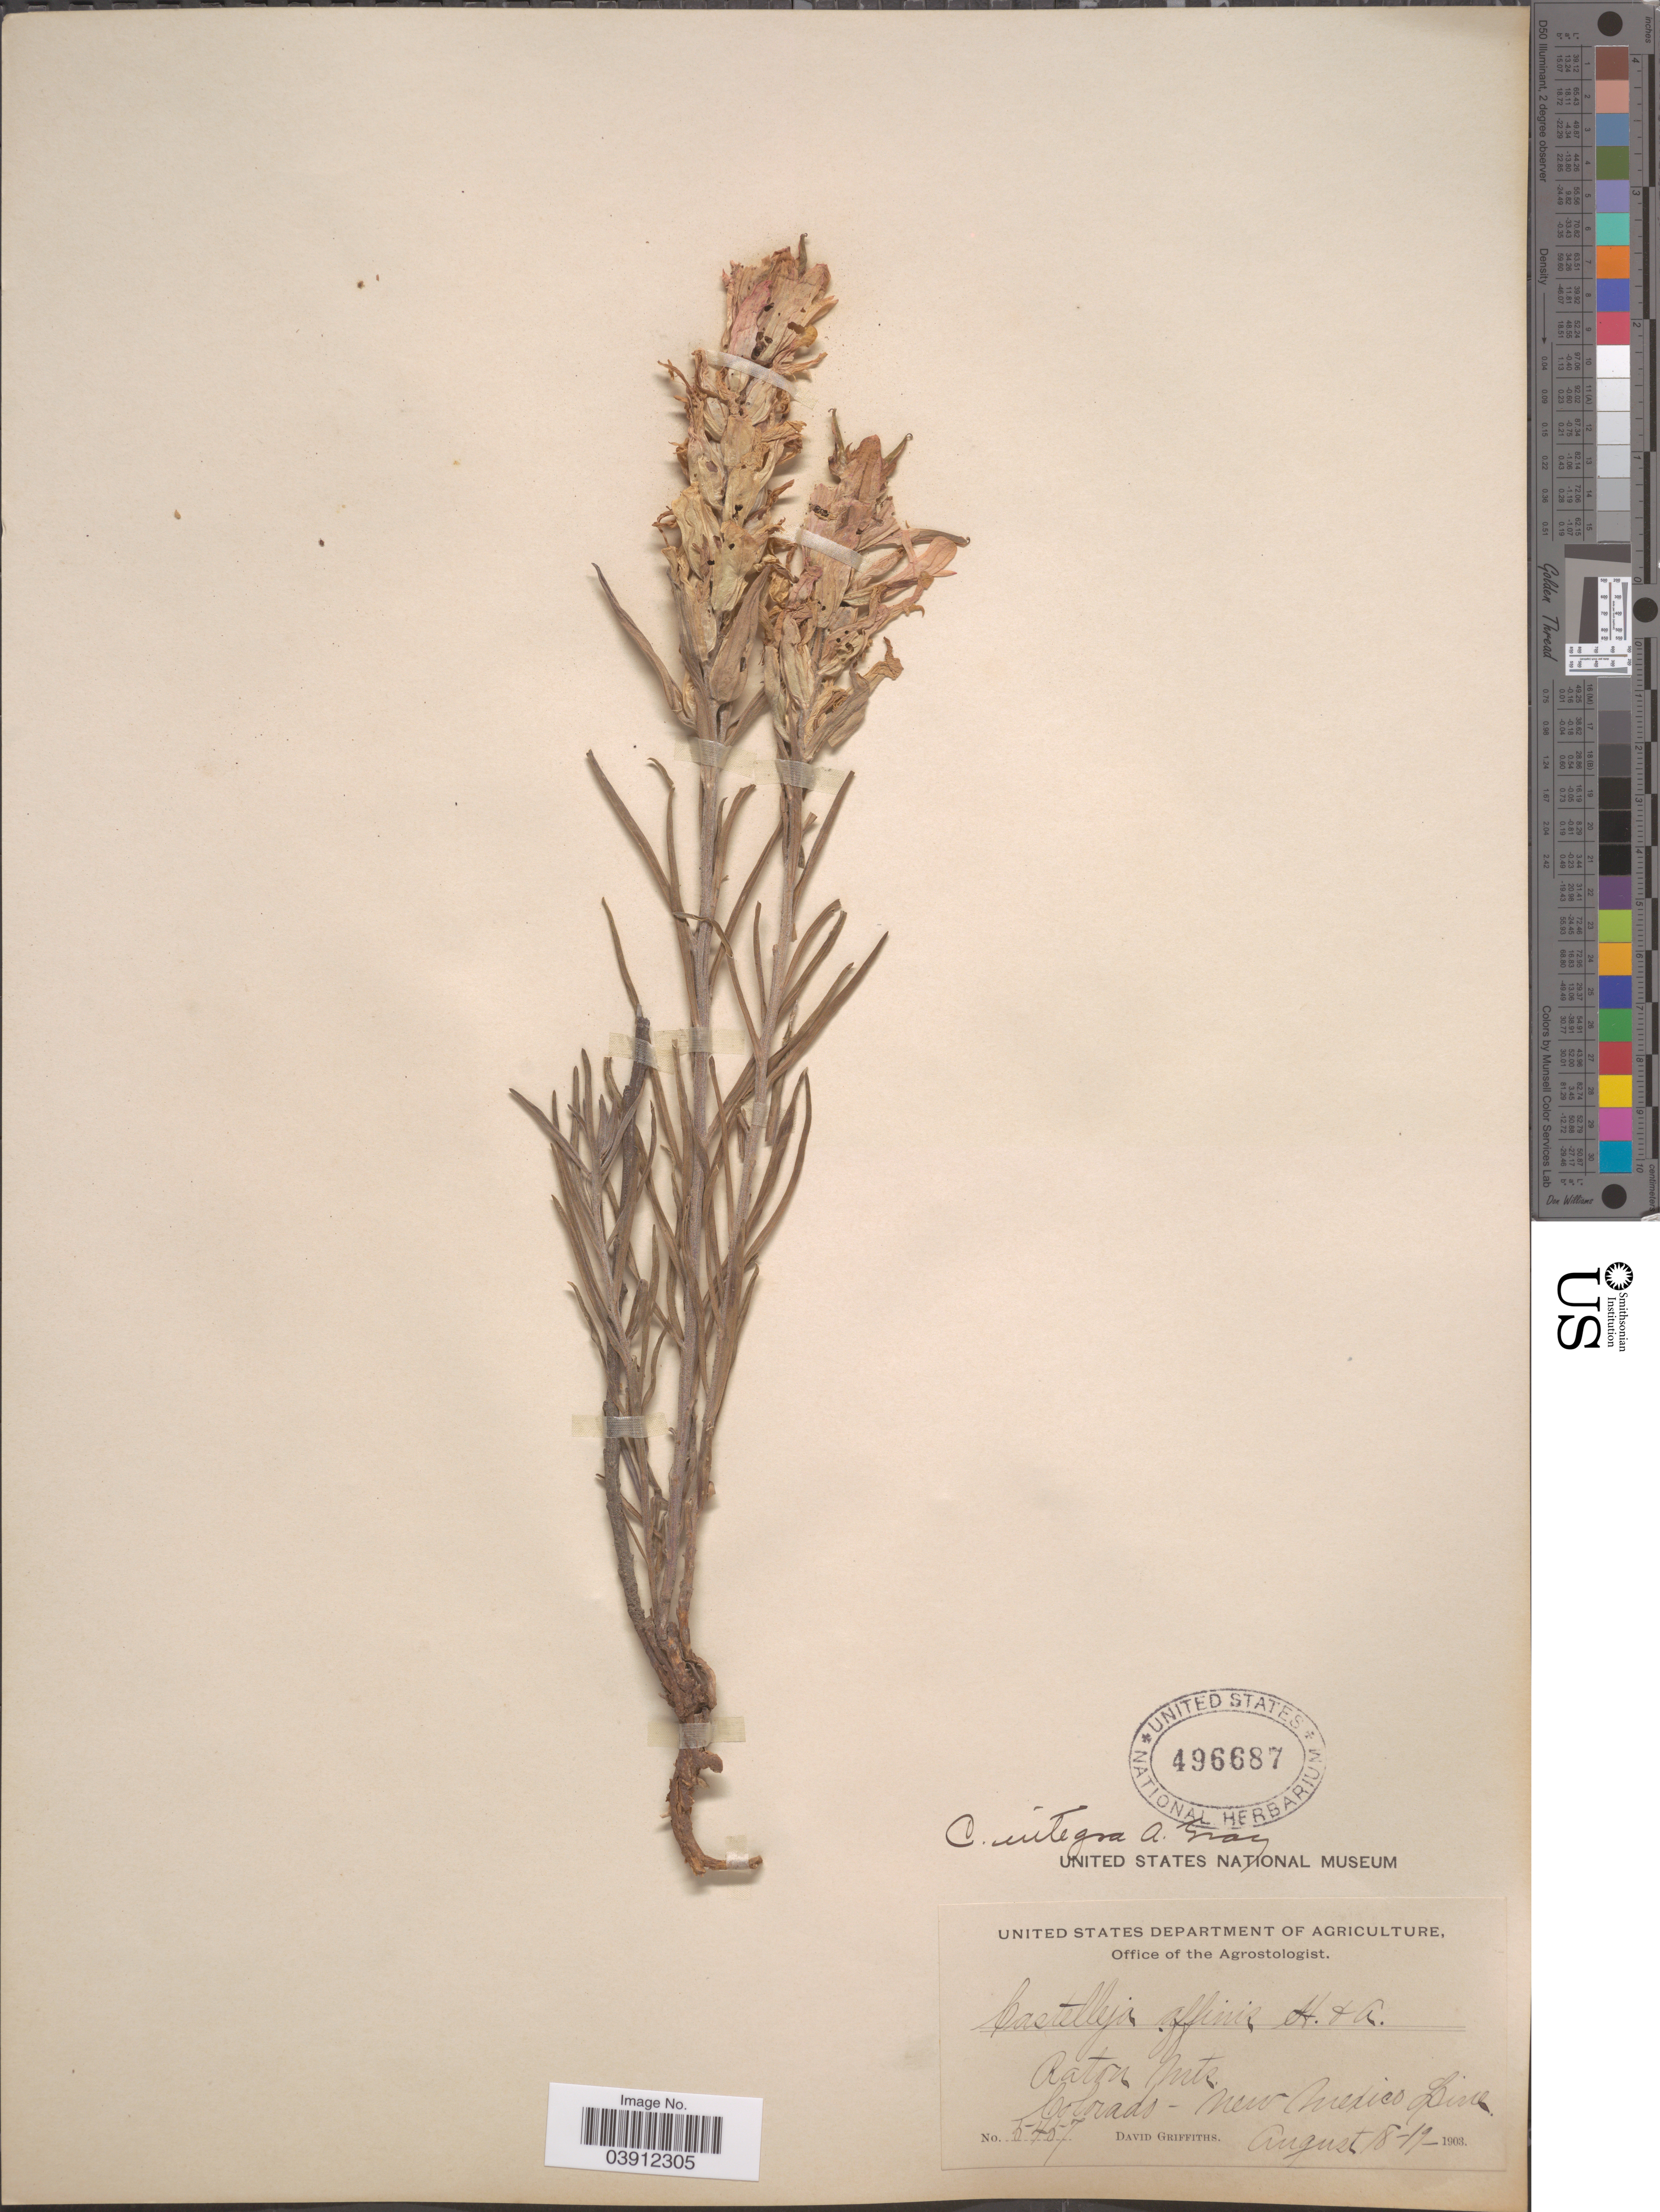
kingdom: Plantae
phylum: Tracheophyta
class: Magnoliopsida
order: Lamiales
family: Orobanchaceae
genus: Castilleja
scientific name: Castilleja integra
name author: A. Gray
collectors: D. Griffiths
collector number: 5457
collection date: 1903-08-18/1903-08-19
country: United States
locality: Raton Mts. Colorado- New Mexio Line.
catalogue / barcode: US 496687